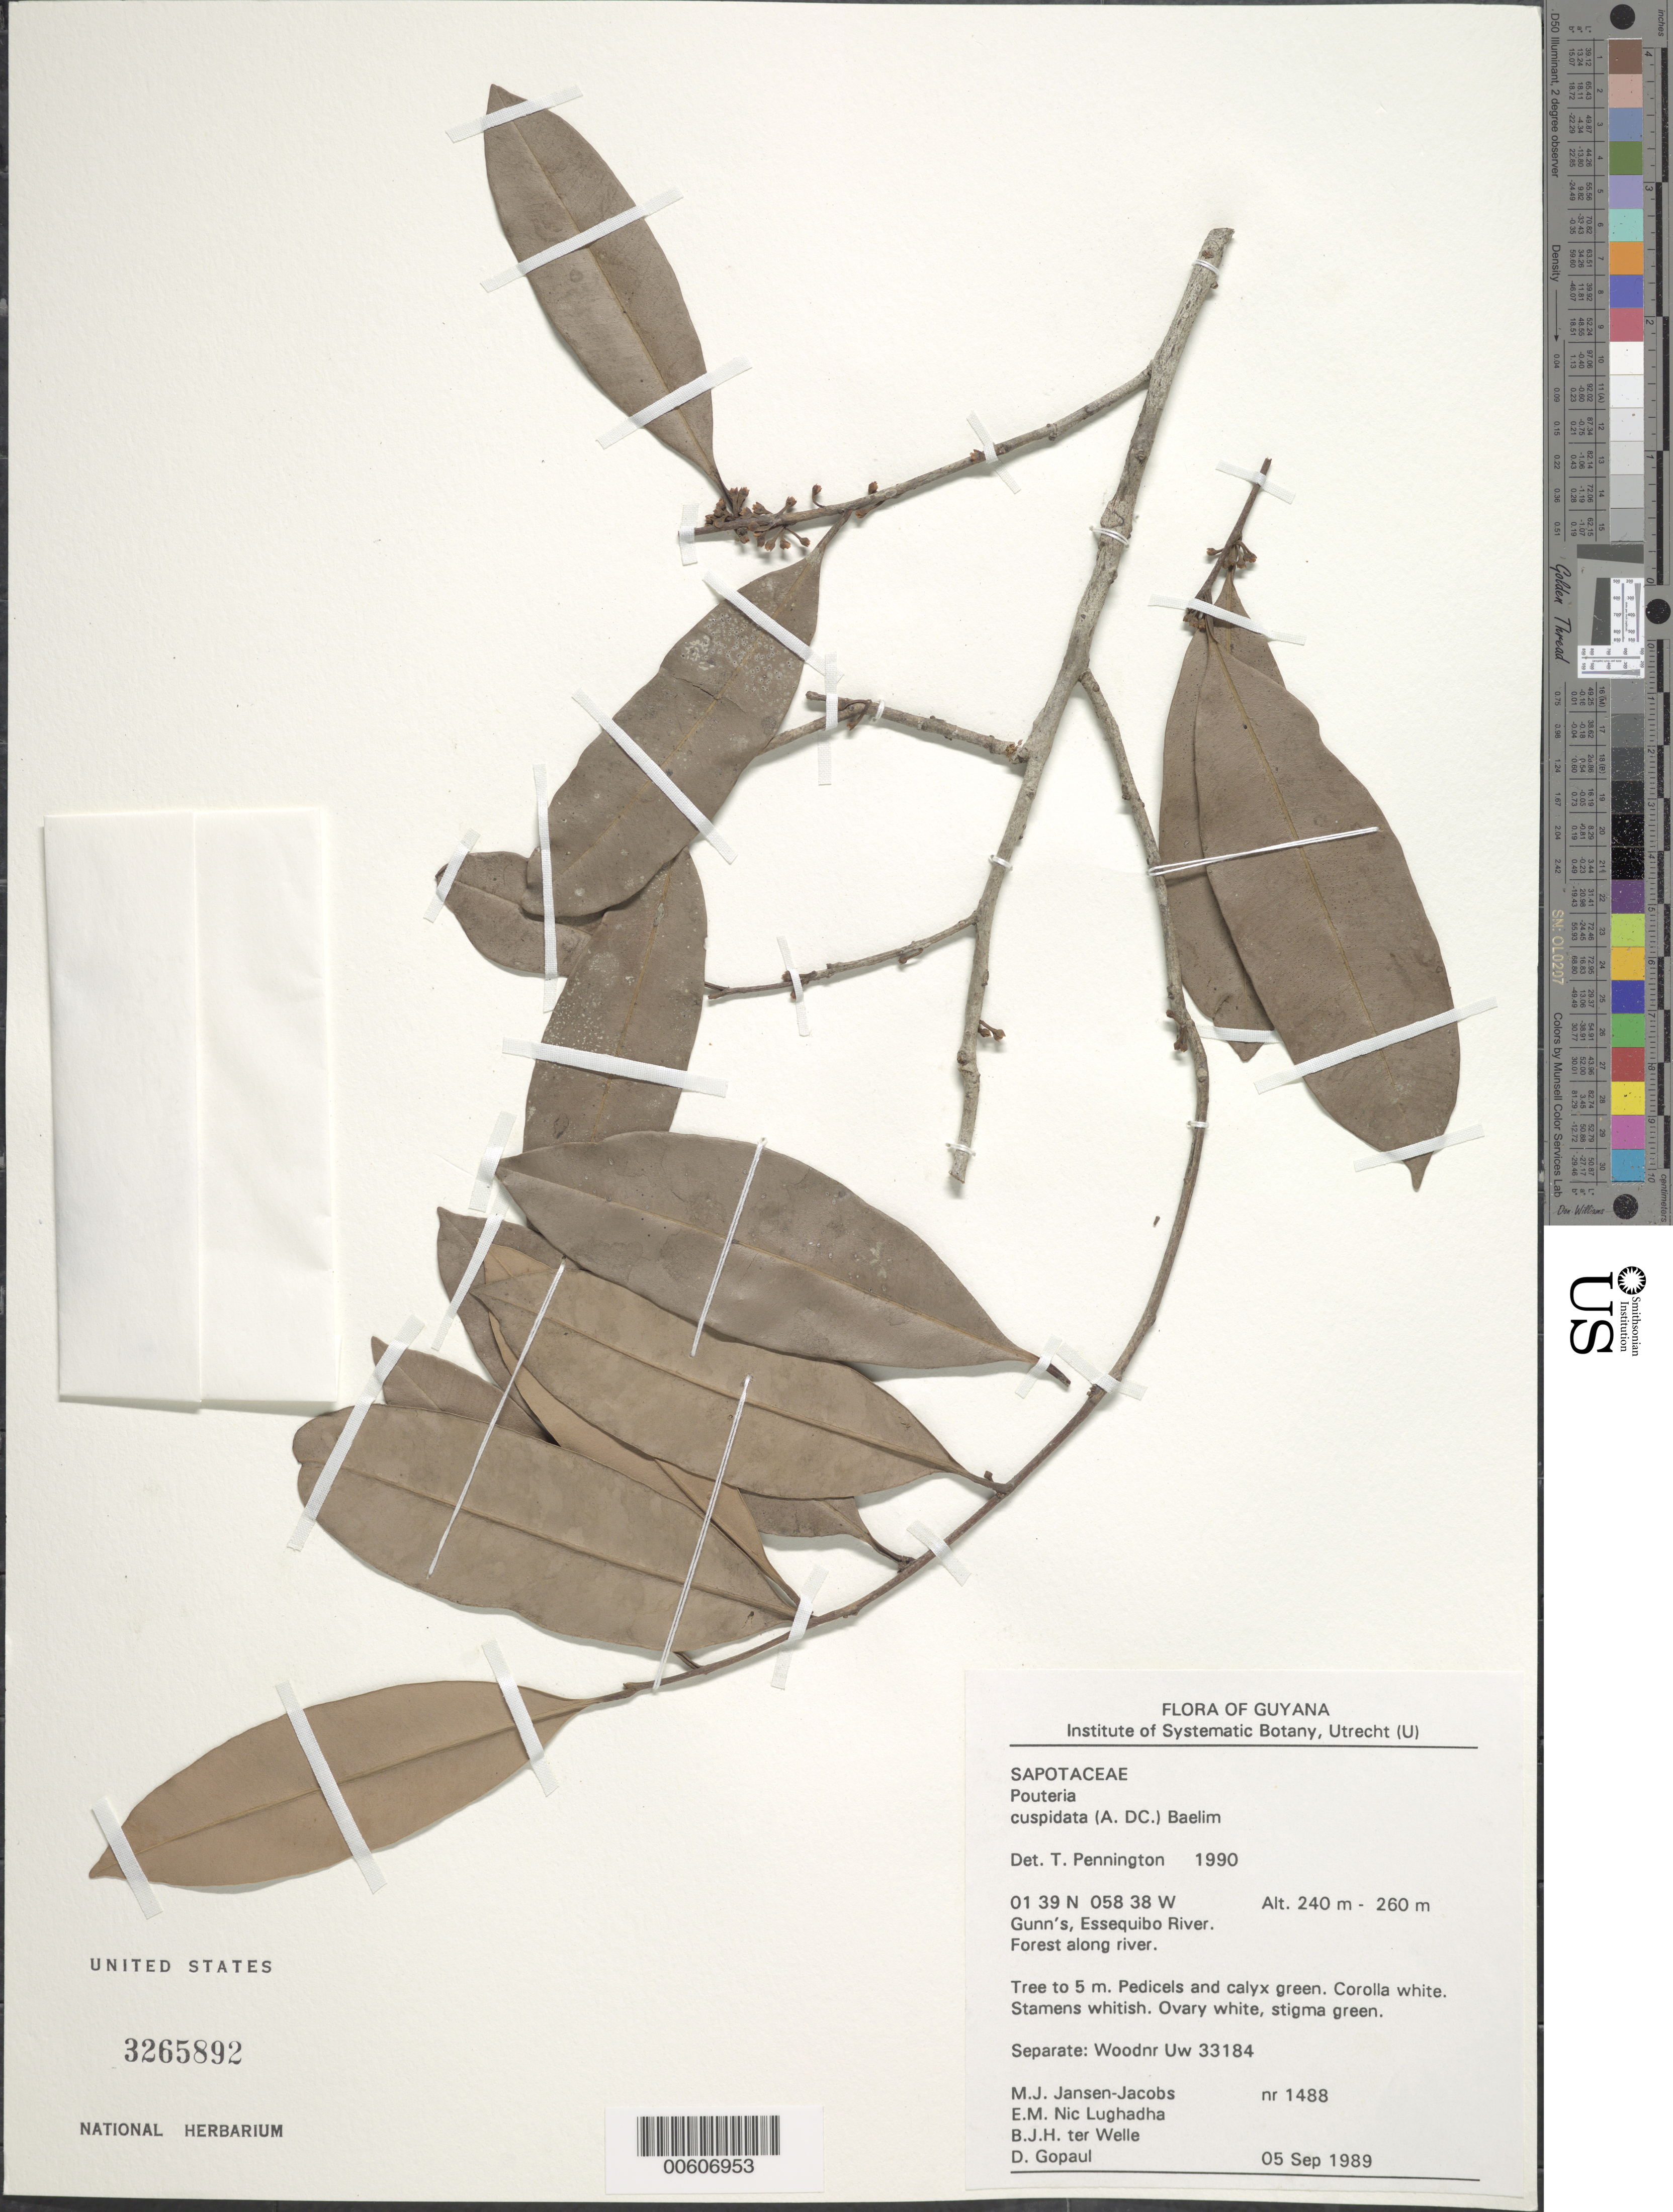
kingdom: Plantae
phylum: Tracheophyta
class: Magnoliopsida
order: Ericales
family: Sapotaceae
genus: Pouteria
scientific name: Pouteria cuspidata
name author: (A. DC.) Baehni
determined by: Pennington, T. D., (K)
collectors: M. J. Jansen-Jacobs, E. Nic Lughadha, B. Welle & D. Gopaul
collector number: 1488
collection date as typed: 5-Sep-89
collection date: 1989-09-05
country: Guyana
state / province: U. Takutu-U. Essequibo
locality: Gunn's, Essequibo River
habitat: Forest along river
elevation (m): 240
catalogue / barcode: US 3265892